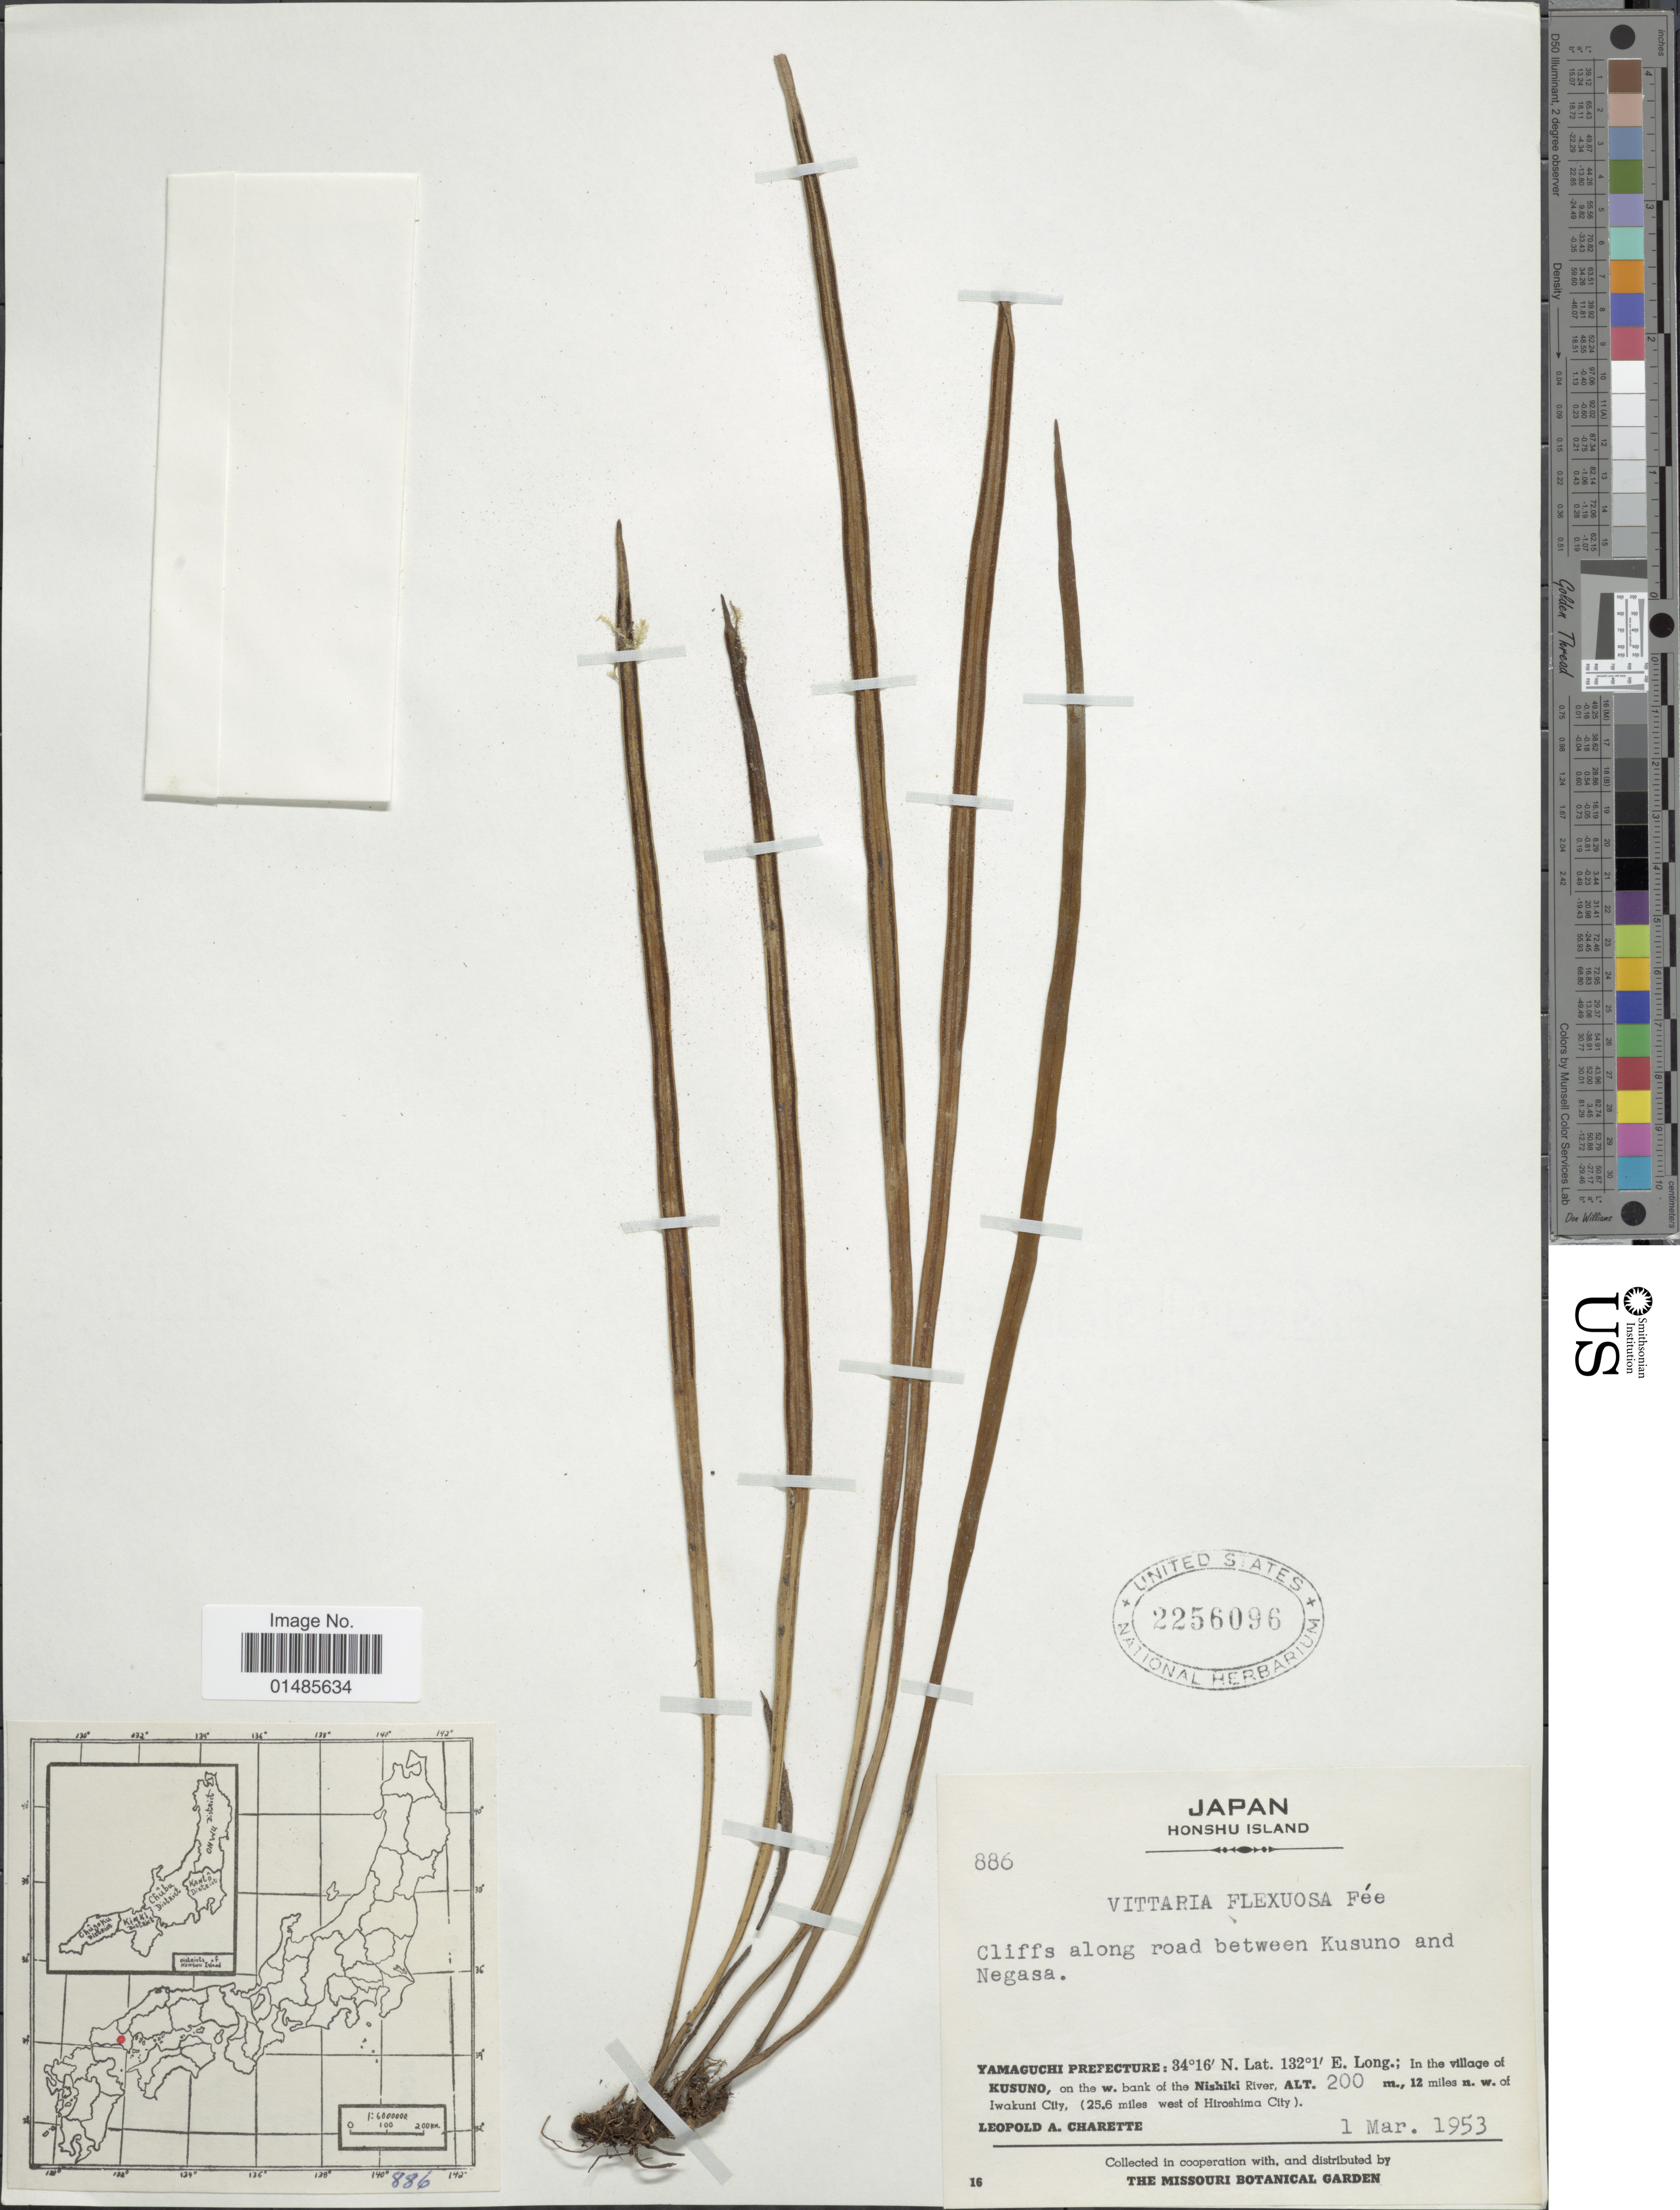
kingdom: Plantae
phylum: Tracheophyta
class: Polypodiopsida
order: Polypodiales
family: Pteridaceae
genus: Haplopteris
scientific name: Haplopteris flexuosa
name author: (Fée) E.H. Crane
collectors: L. A. Charette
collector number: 886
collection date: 1953-03-01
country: Japan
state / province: Yamaguti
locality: Honshu Island. Yamaguchi Prefecture; In the village at Kusuno, on the w. bank of the Nishiki River, 12 miles n.w. of Iwakuni City, (25.6 miles west of Hiroshima City).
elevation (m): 200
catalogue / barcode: US 2256096